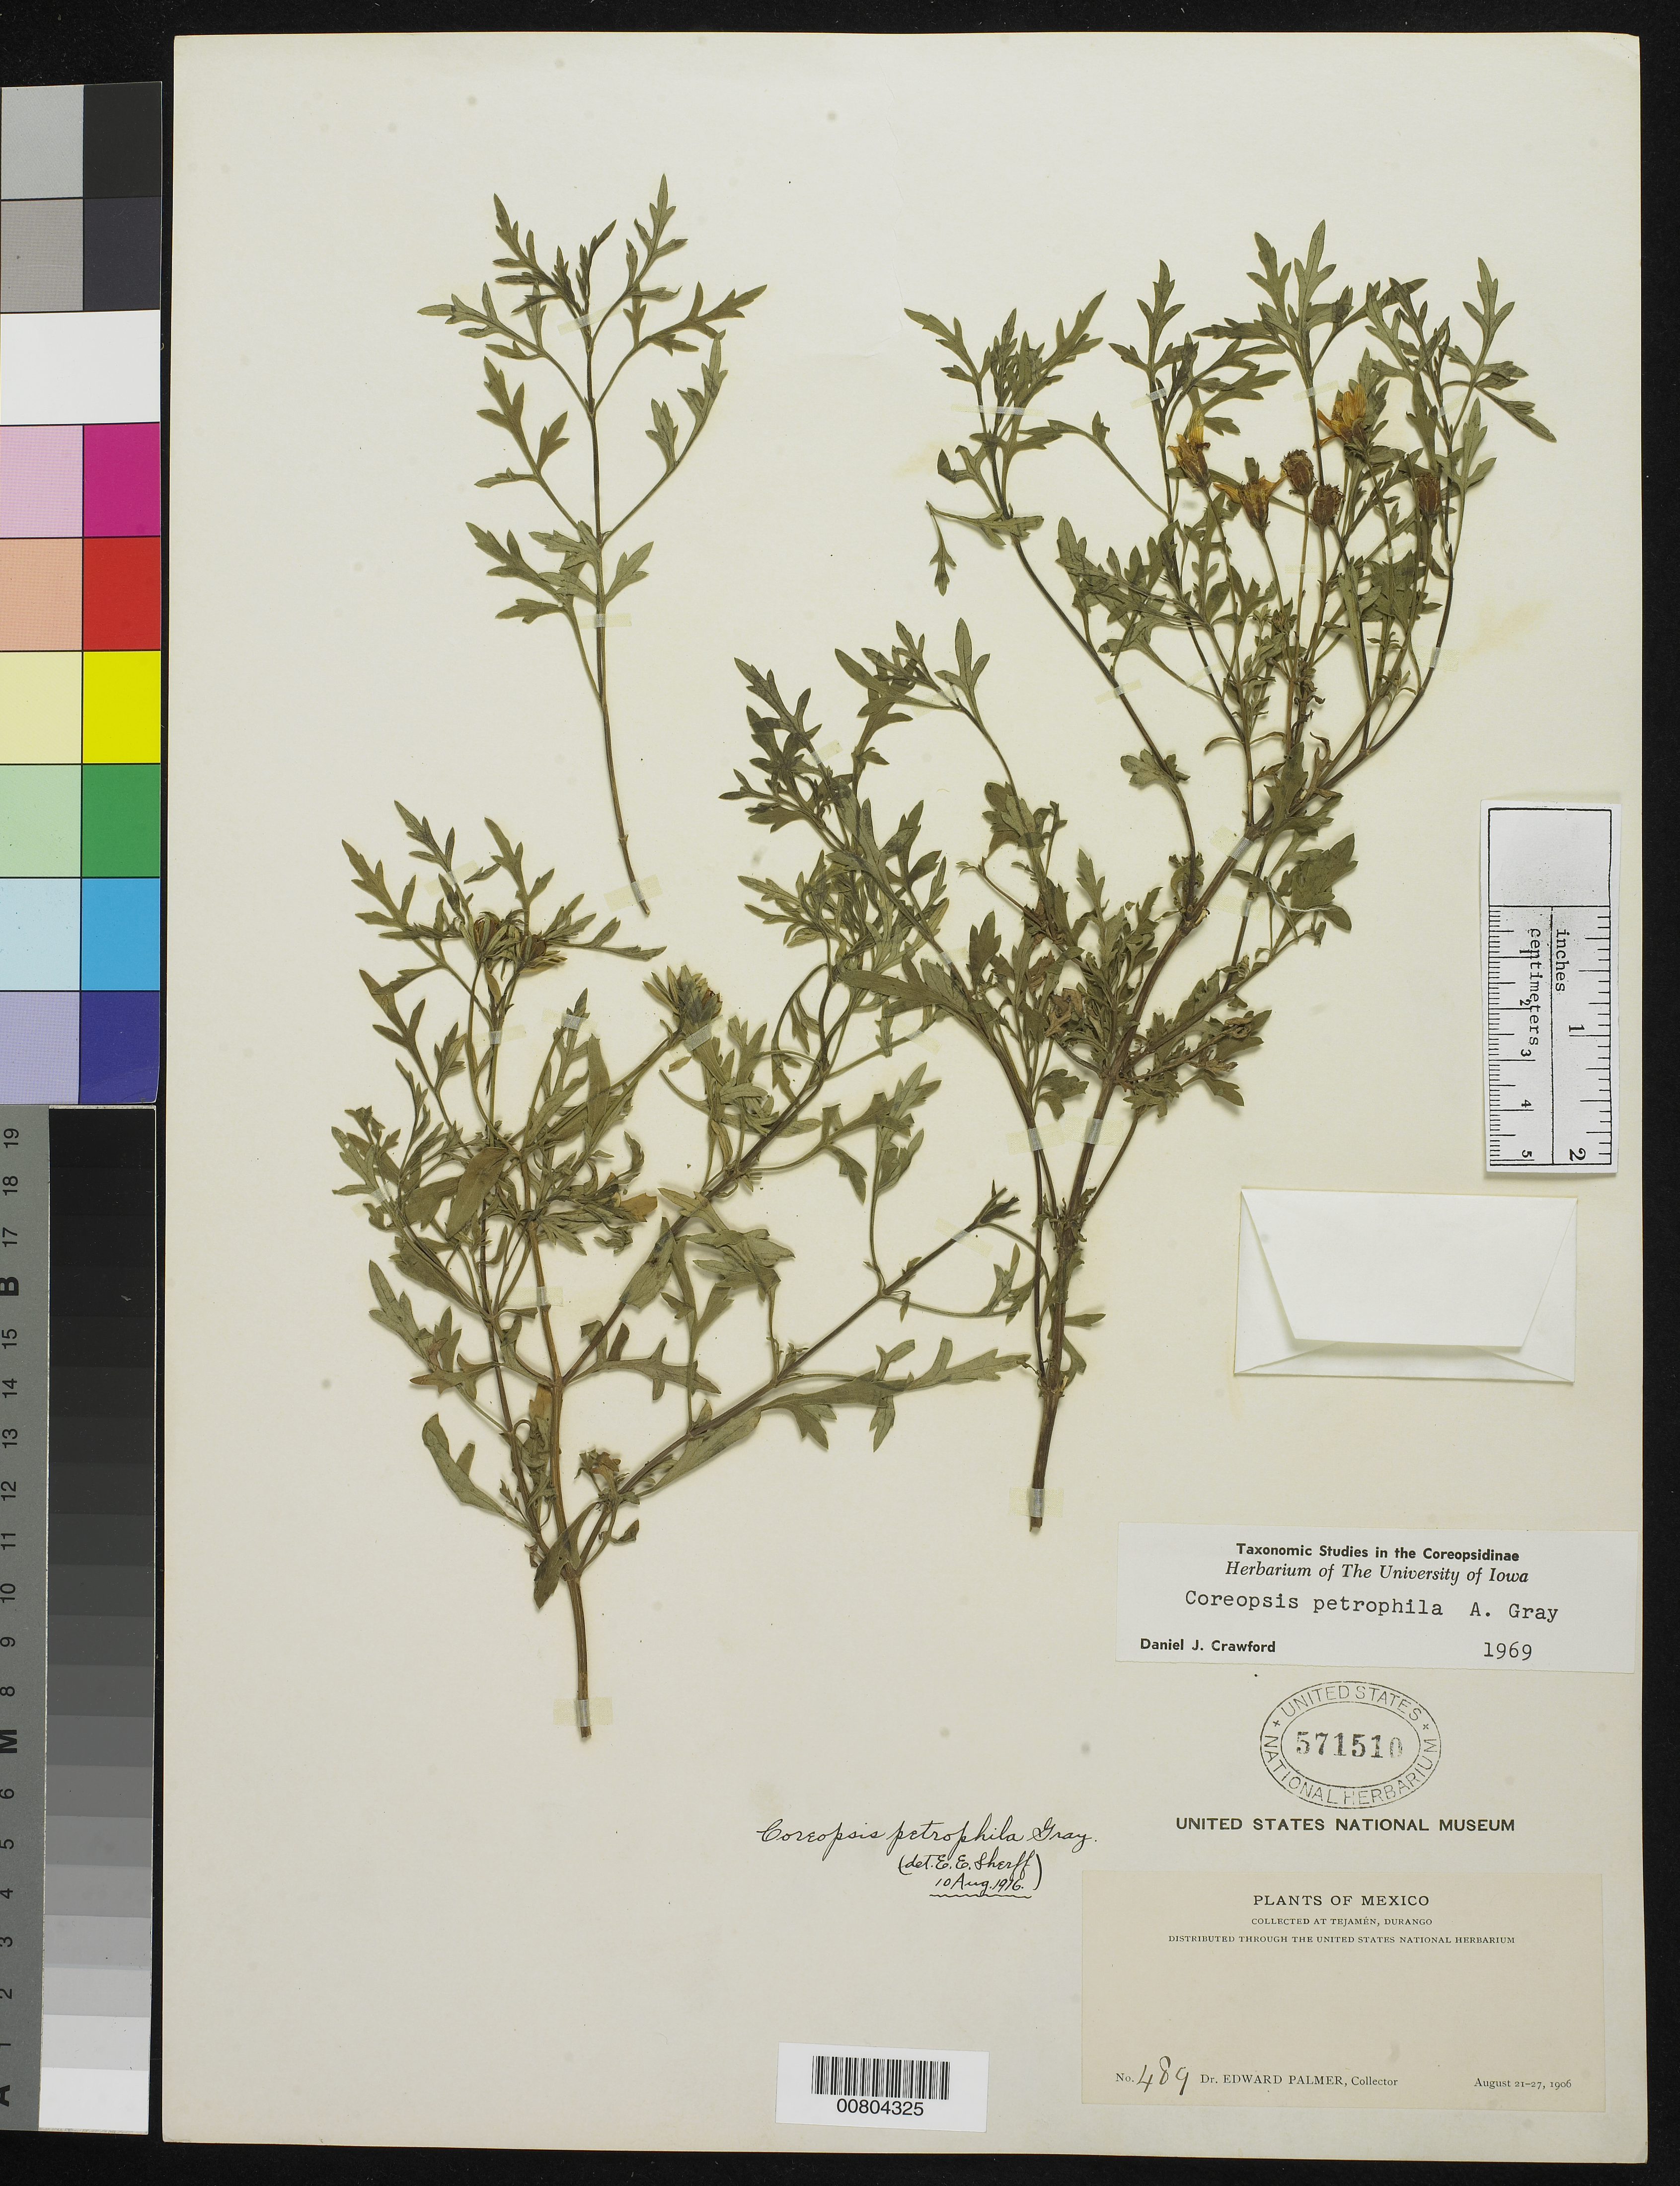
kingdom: Plantae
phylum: Tracheophyta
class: Magnoliopsida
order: Asterales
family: Asteraceae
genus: Coreopsis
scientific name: Coreopsis petrophila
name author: A. Gray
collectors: E. Palmer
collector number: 489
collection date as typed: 21 Aug 1906 to 27 Aug 1906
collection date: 1906-08-21/1906-08-27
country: Mexico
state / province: Durango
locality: Tejamén, Durango.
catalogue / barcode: US 571510